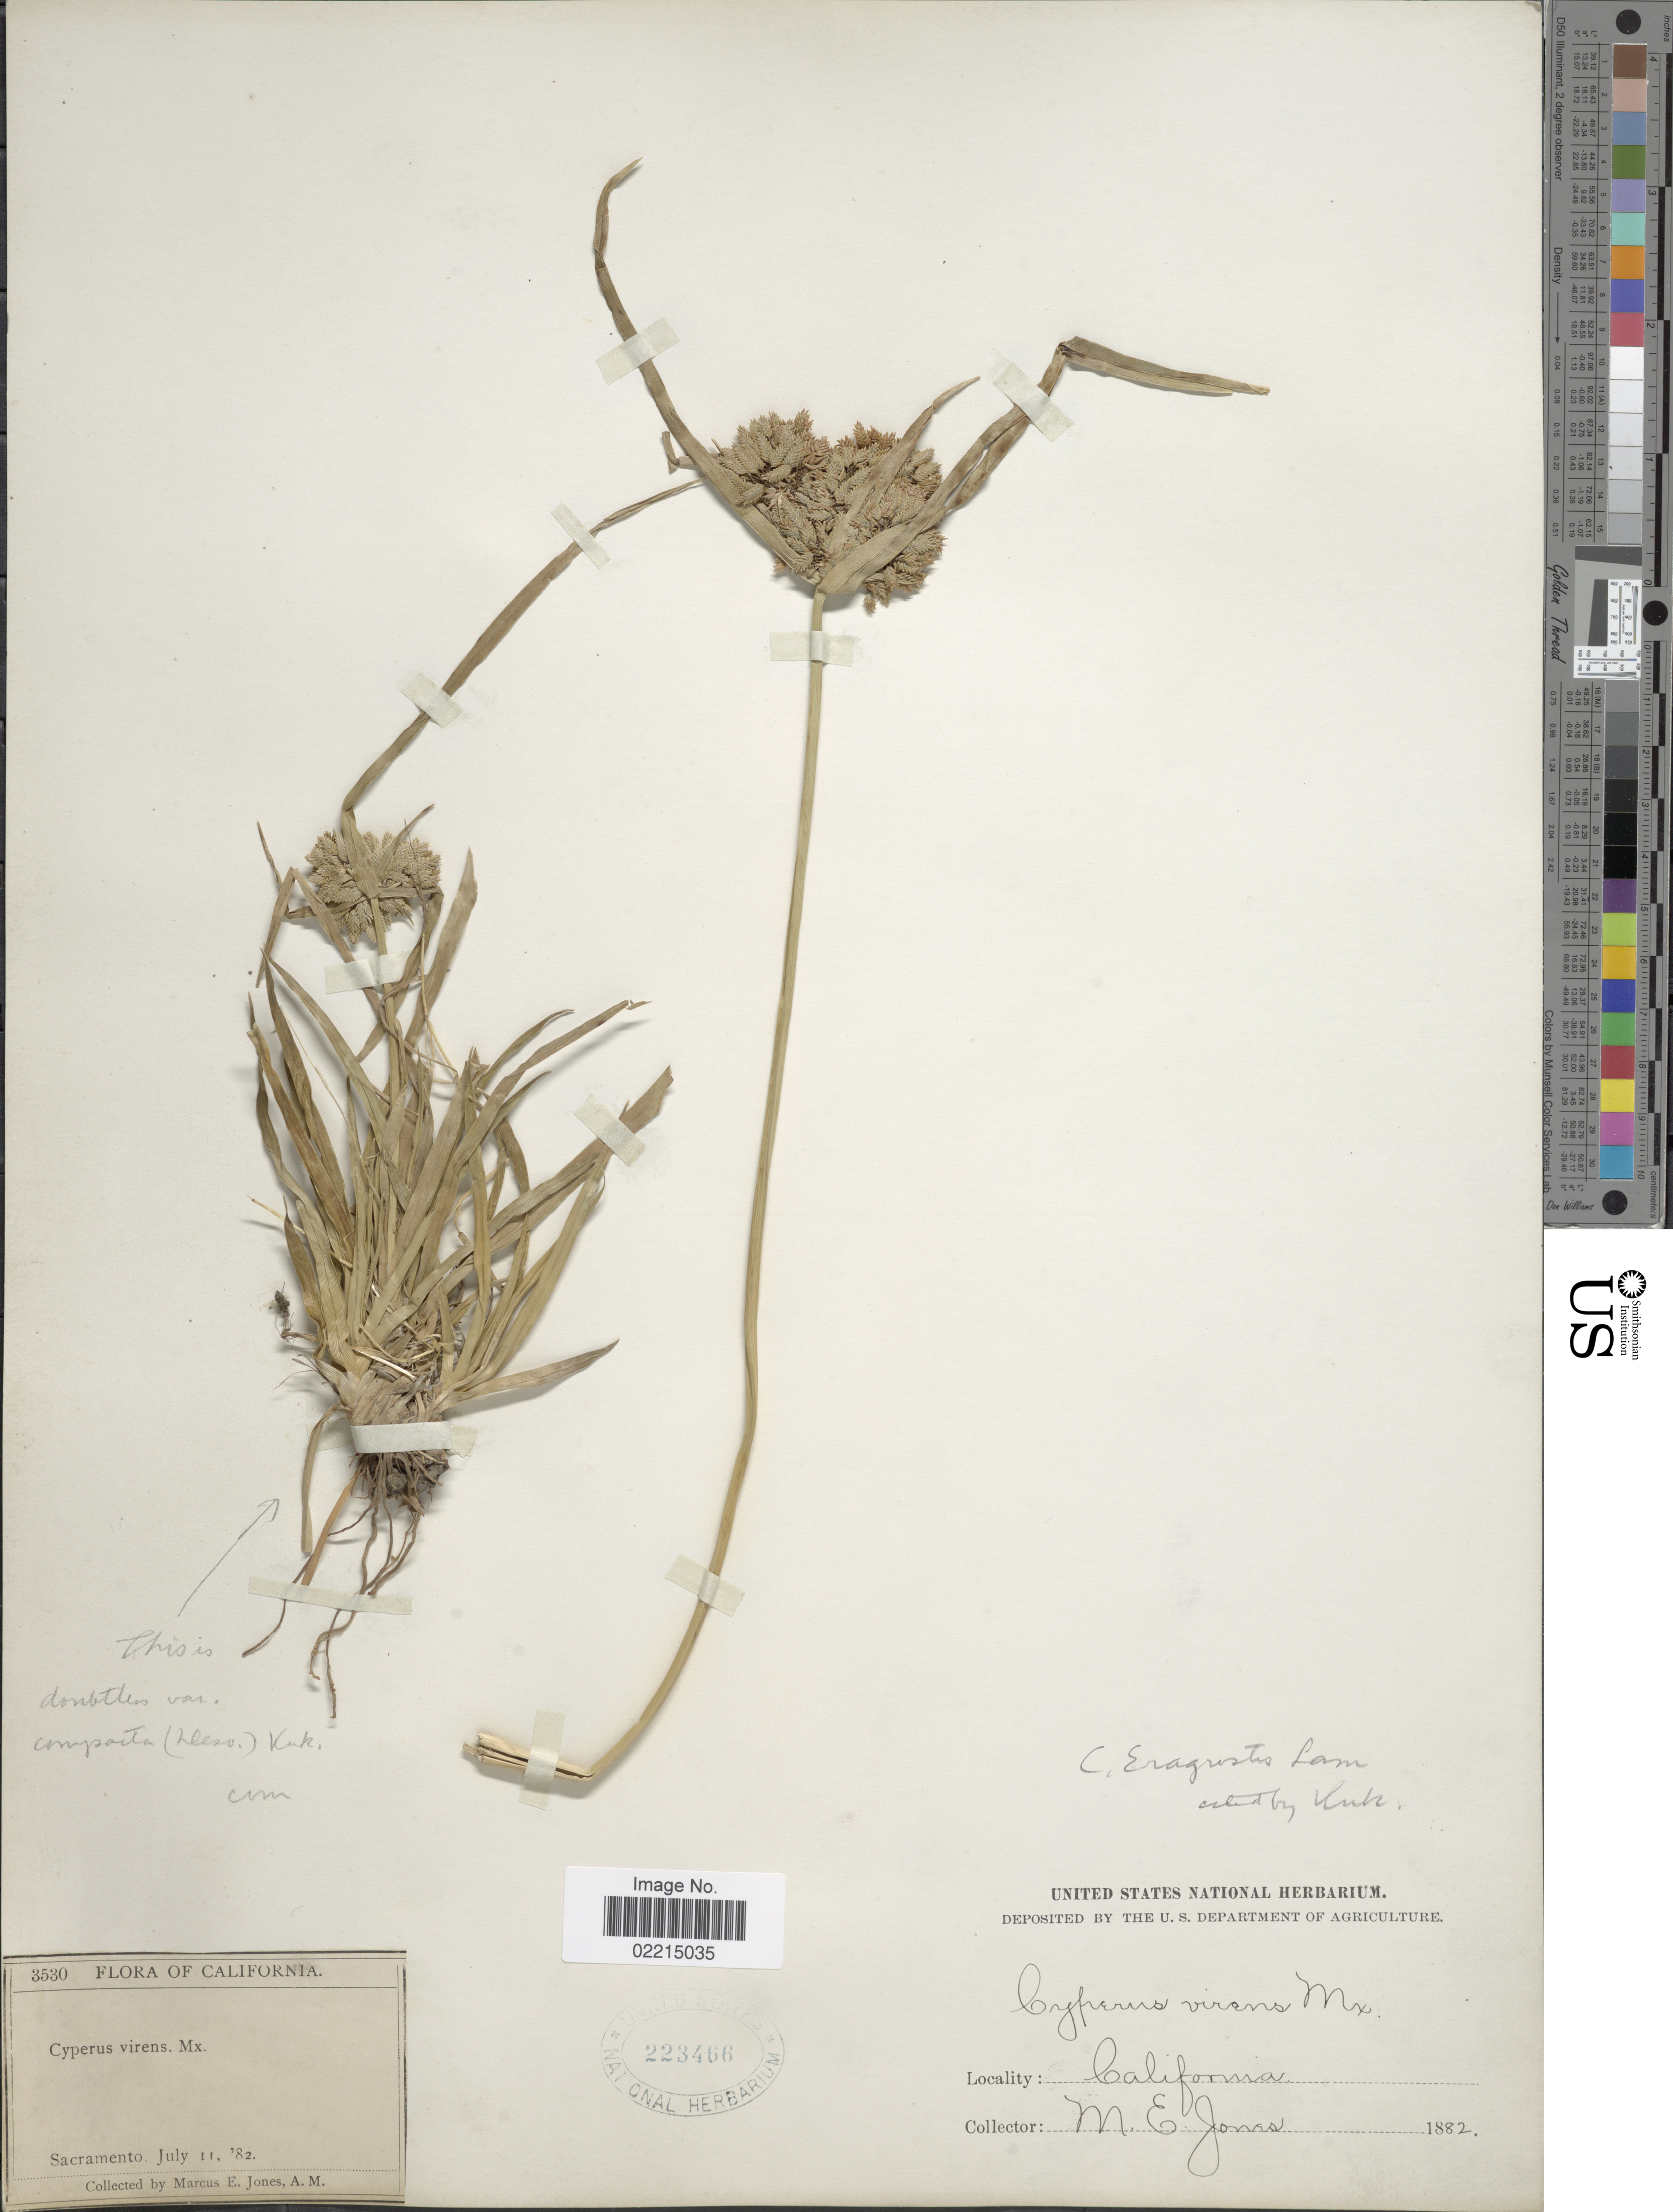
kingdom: Plantae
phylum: Tracheophyta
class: Liliopsida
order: Poales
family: Cyperaceae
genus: Cyperus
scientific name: Cyperus eragrostis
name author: Lam.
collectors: M. E. Jones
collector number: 3530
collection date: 1882-07-11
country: United States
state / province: California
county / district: Sacramento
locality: Sacramento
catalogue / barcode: US 223466